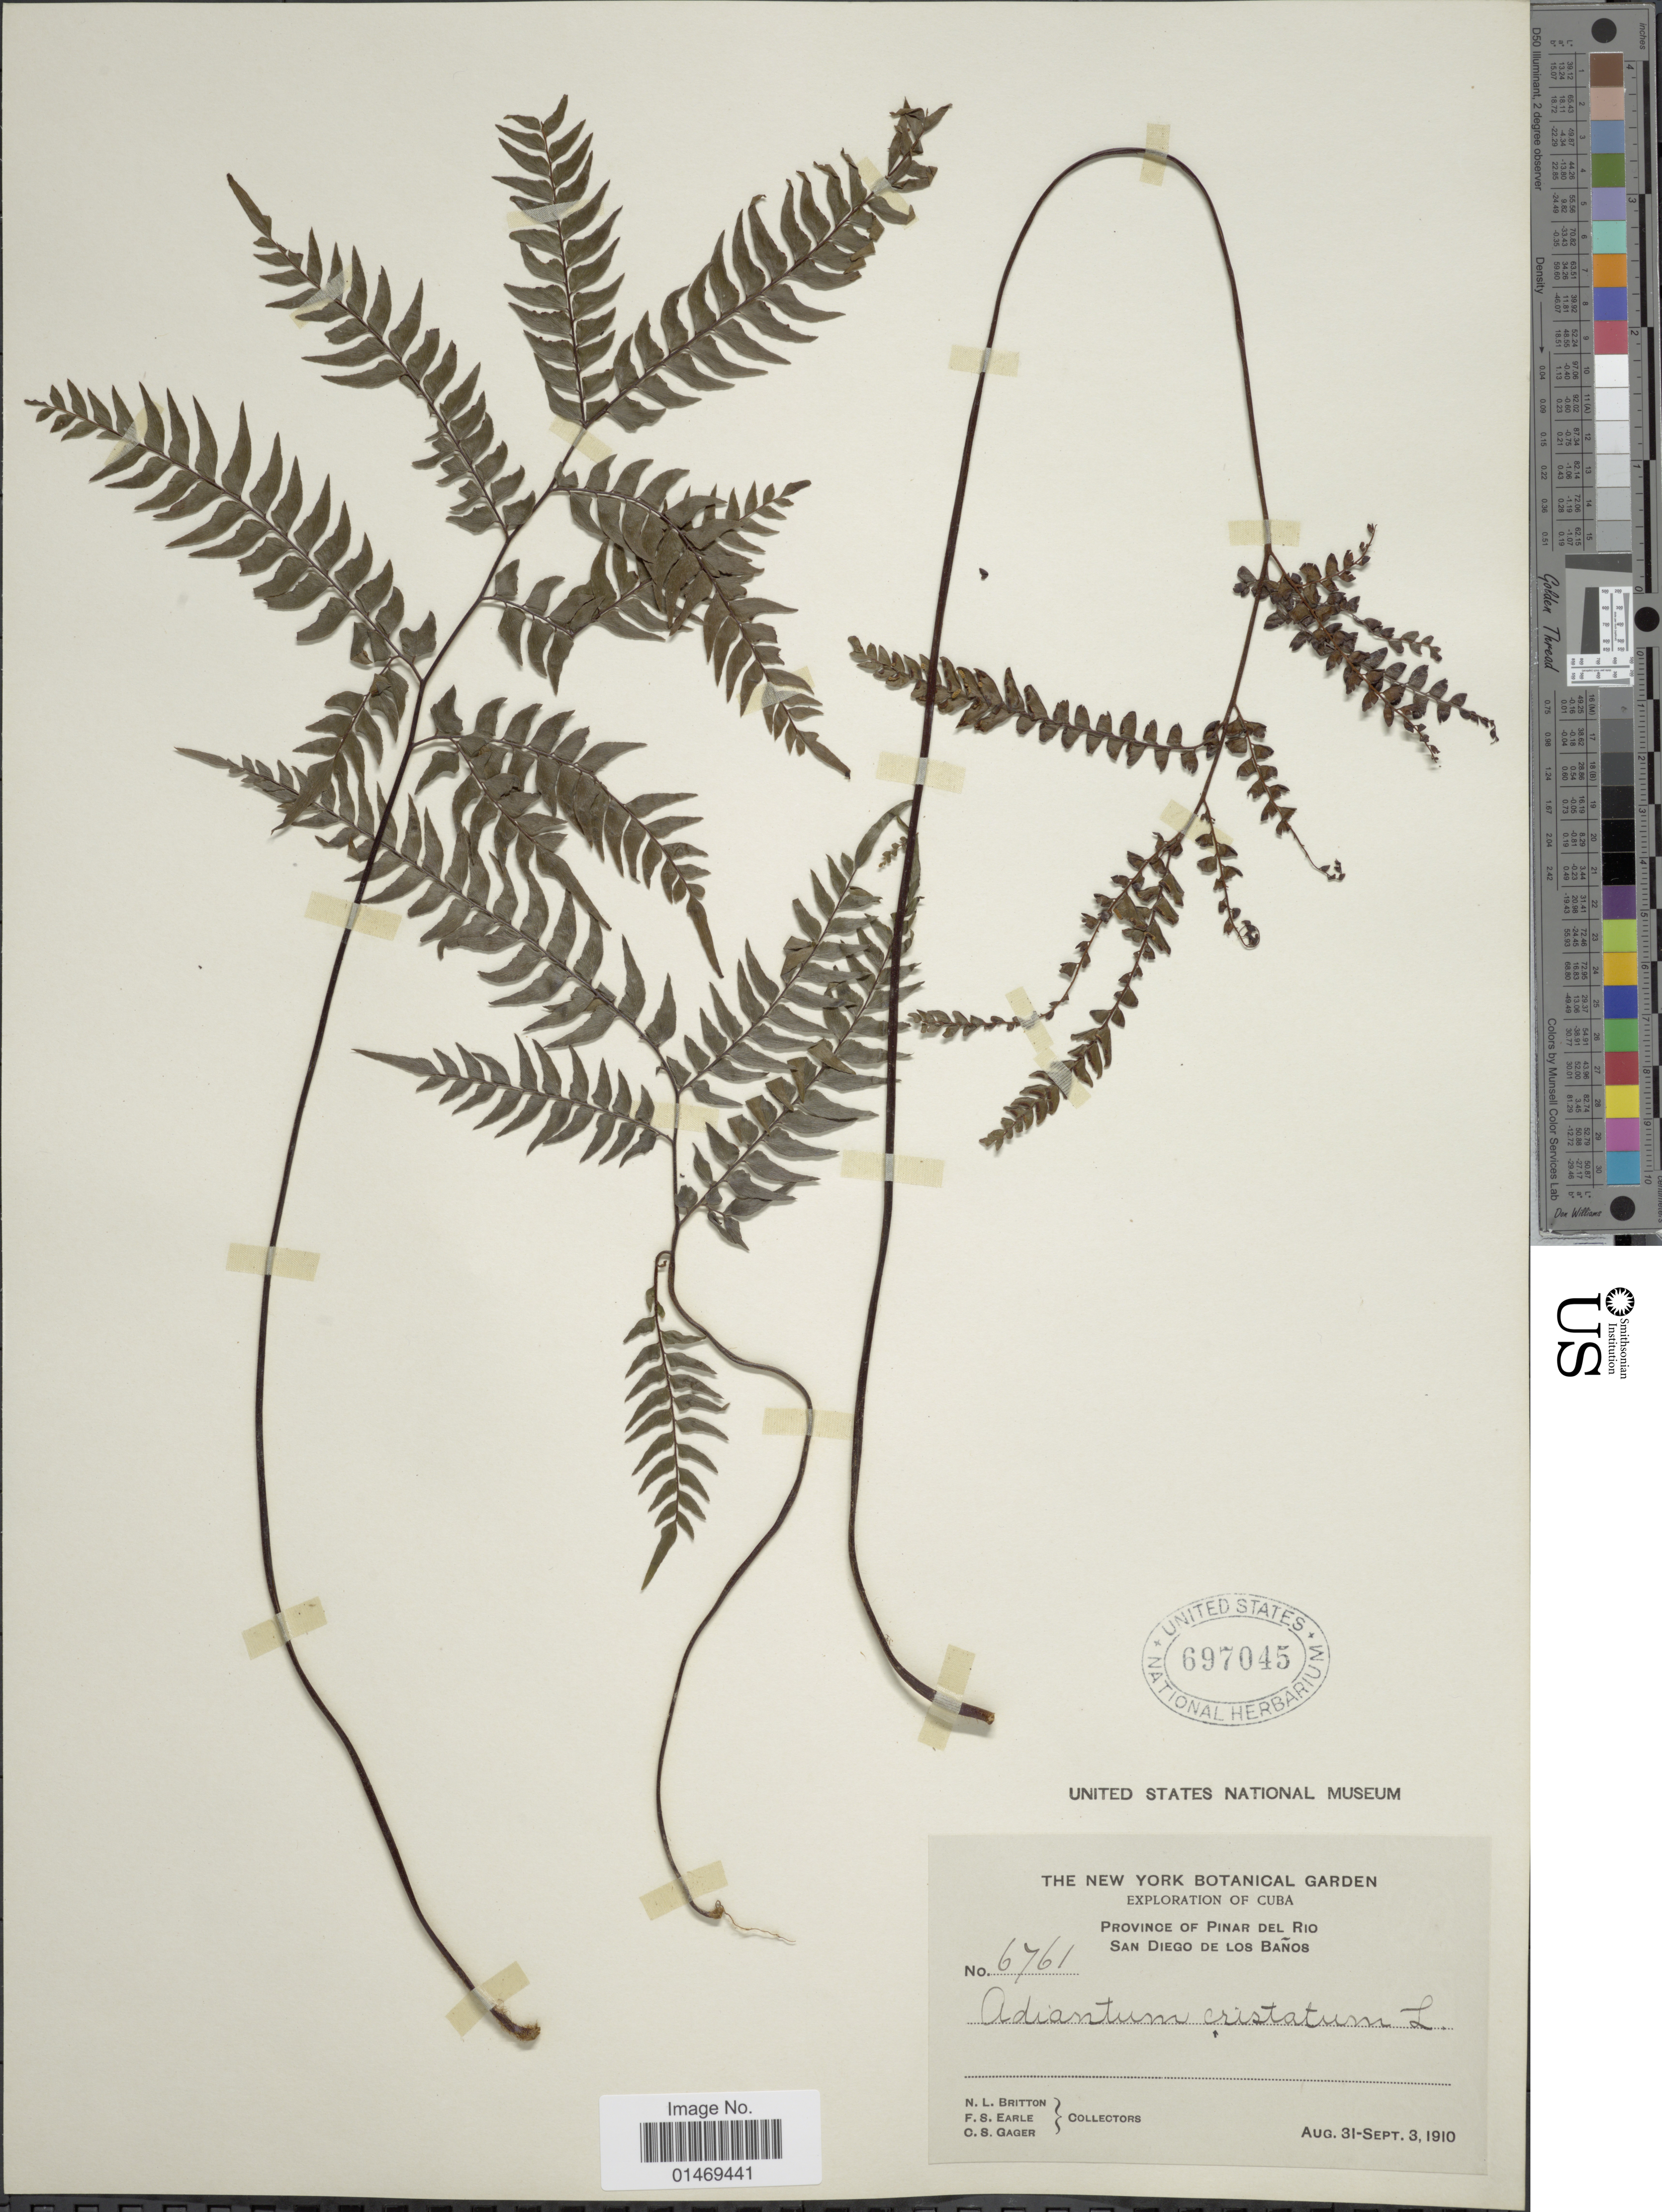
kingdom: Plantae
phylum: Tracheophyta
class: Polypodiopsida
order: Polypodiales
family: Pteridaceae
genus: Adiantum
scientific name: Adiantum pyramidale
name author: (L.) Willd.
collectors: N. Britton, F. S. Earle & O. Gager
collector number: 6761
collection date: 1910-08-31/1910-09-03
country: Cuba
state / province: Pinar del Río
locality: Exploration of Cuba, San Diego de los Banos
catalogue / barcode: US 697045